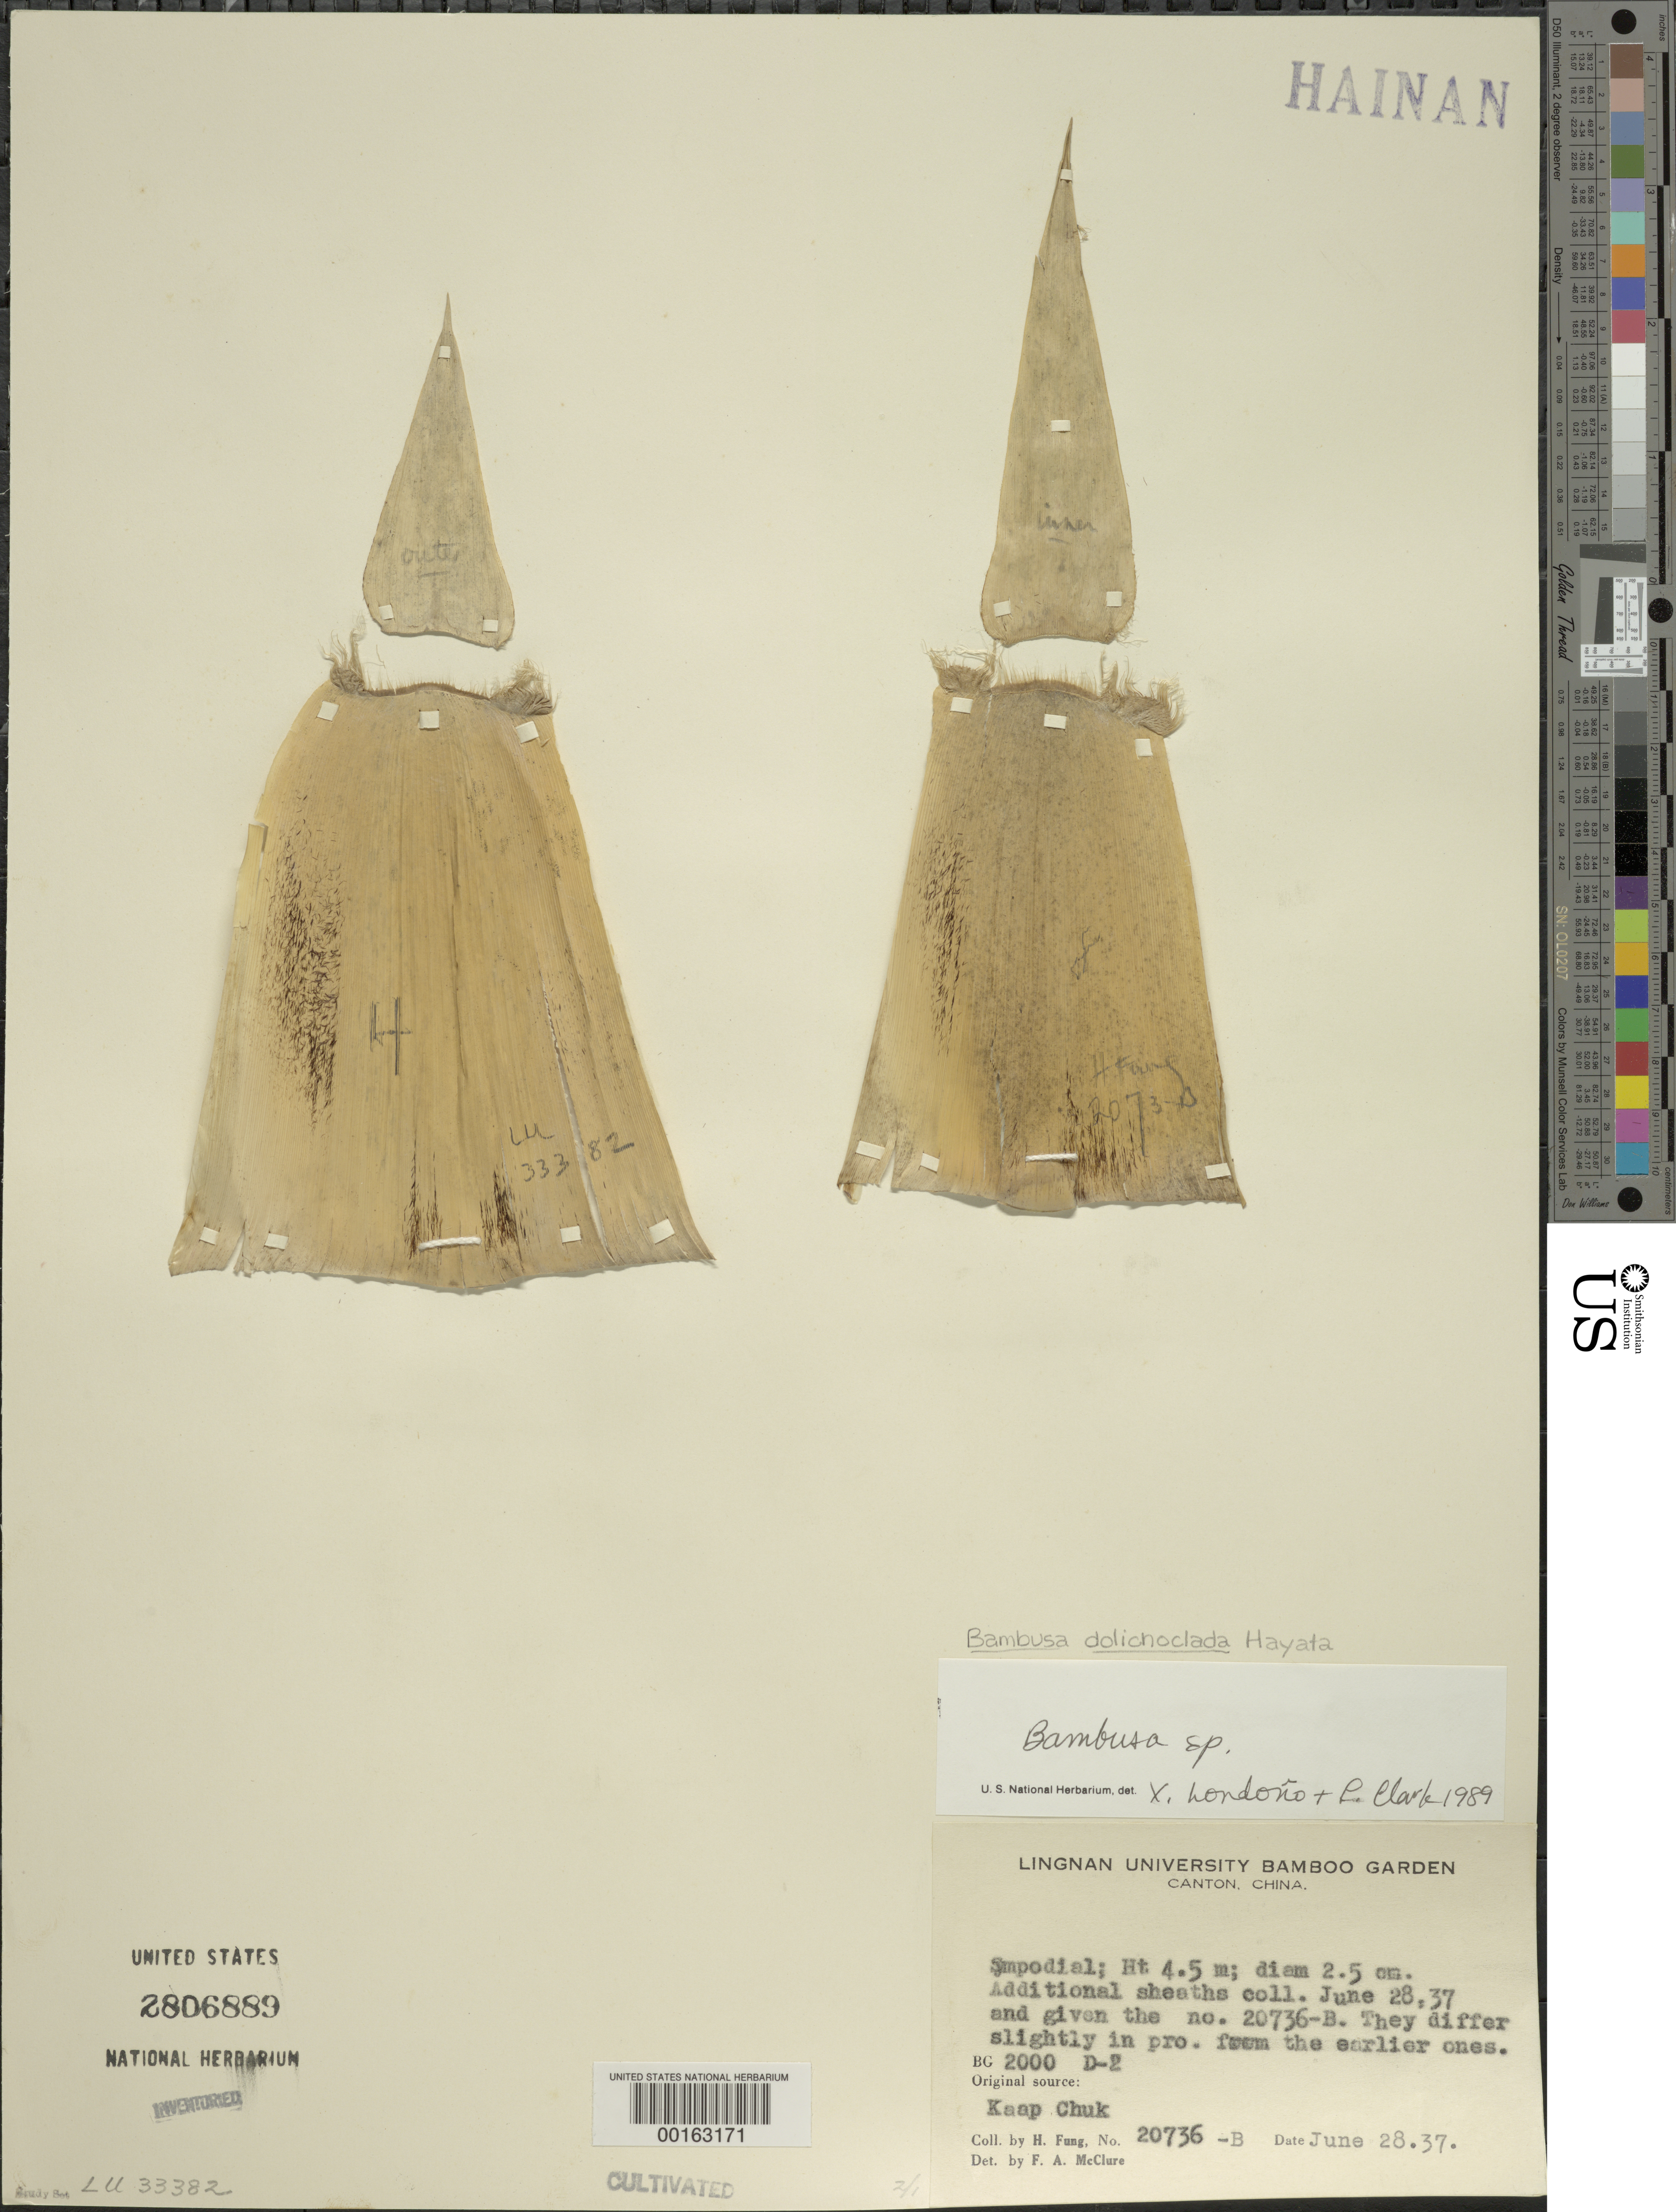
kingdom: Plantae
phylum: Tracheophyta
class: Liliopsida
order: Poales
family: Poaceae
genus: Bambusa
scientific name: Bambusa dolichoclada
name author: Hayata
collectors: H. L. Fung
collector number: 20736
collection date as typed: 28 Jun 1937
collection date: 1937-06-28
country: China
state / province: Guangdong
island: Honam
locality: Lingnan univ. bg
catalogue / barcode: US 2806889